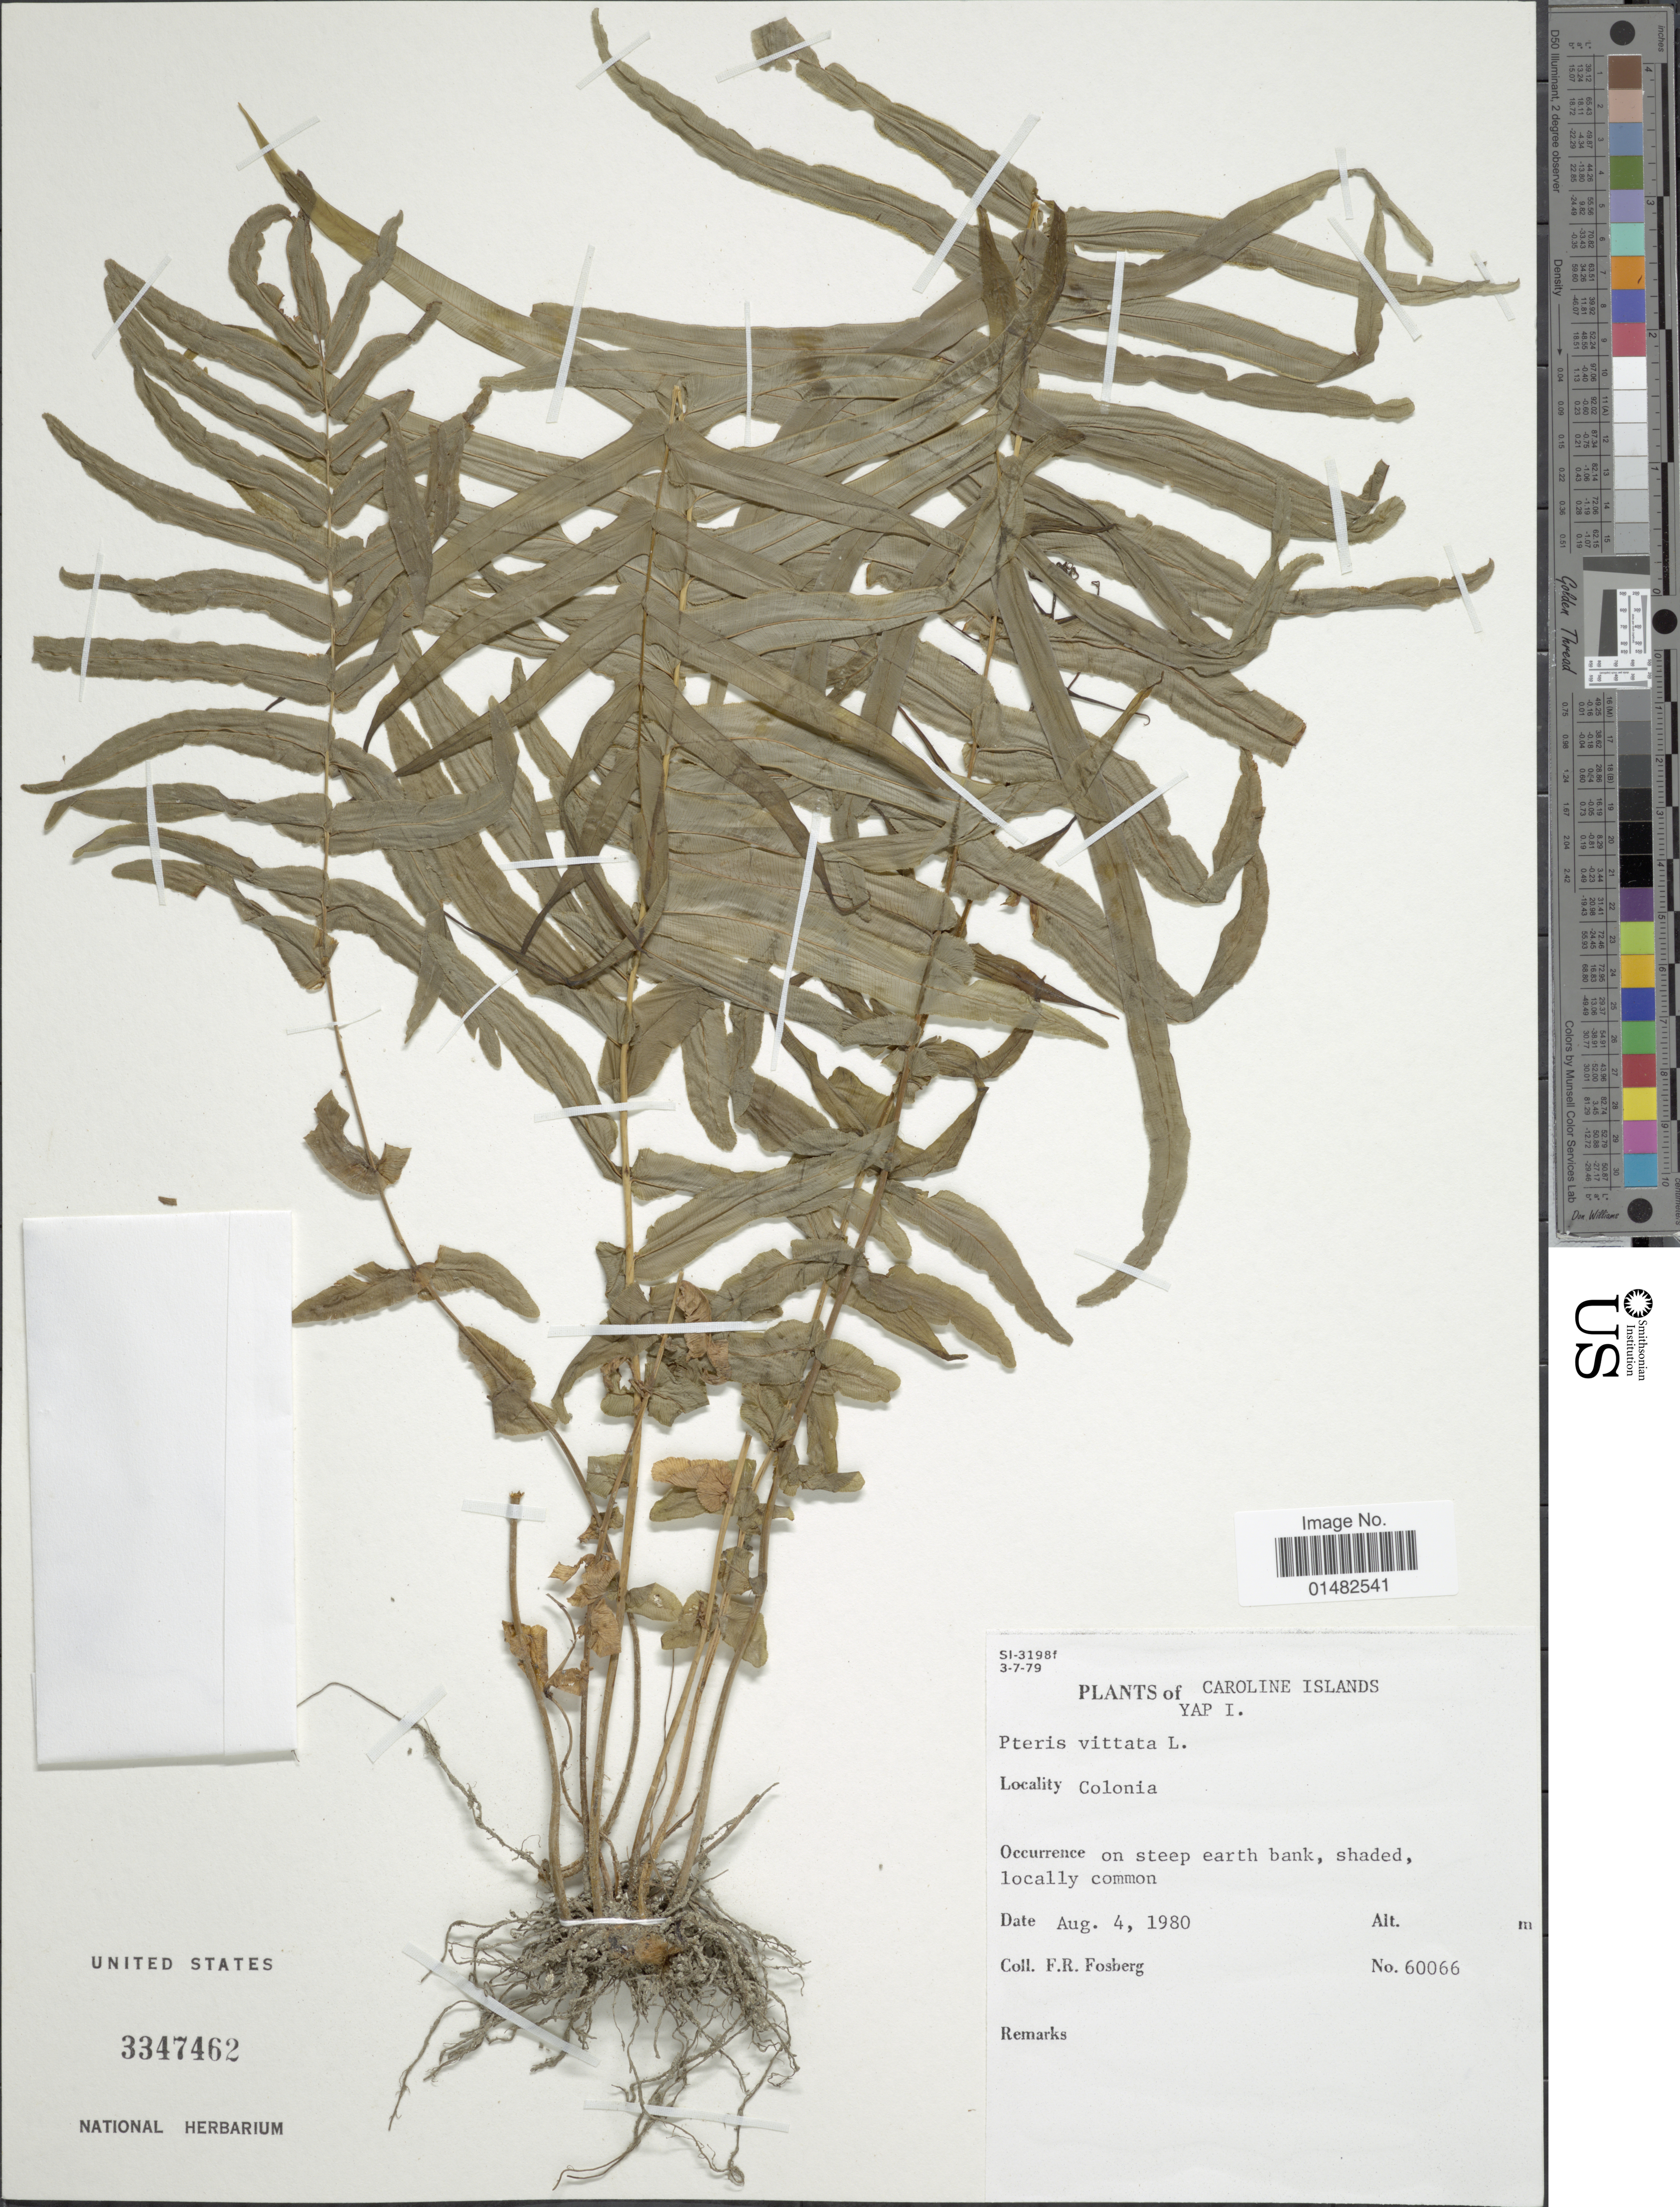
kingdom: Plantae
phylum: Tracheophyta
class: Polypodiopsida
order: Polypodiales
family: Pteridaceae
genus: Pteris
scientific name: Pteris vittata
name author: L.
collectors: F. R. Fosberg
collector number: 60066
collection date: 1980-08-04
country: Micronesia, Federated States of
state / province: Yap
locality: The Caroline Islands, Yap I., Colonia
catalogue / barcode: US 334762